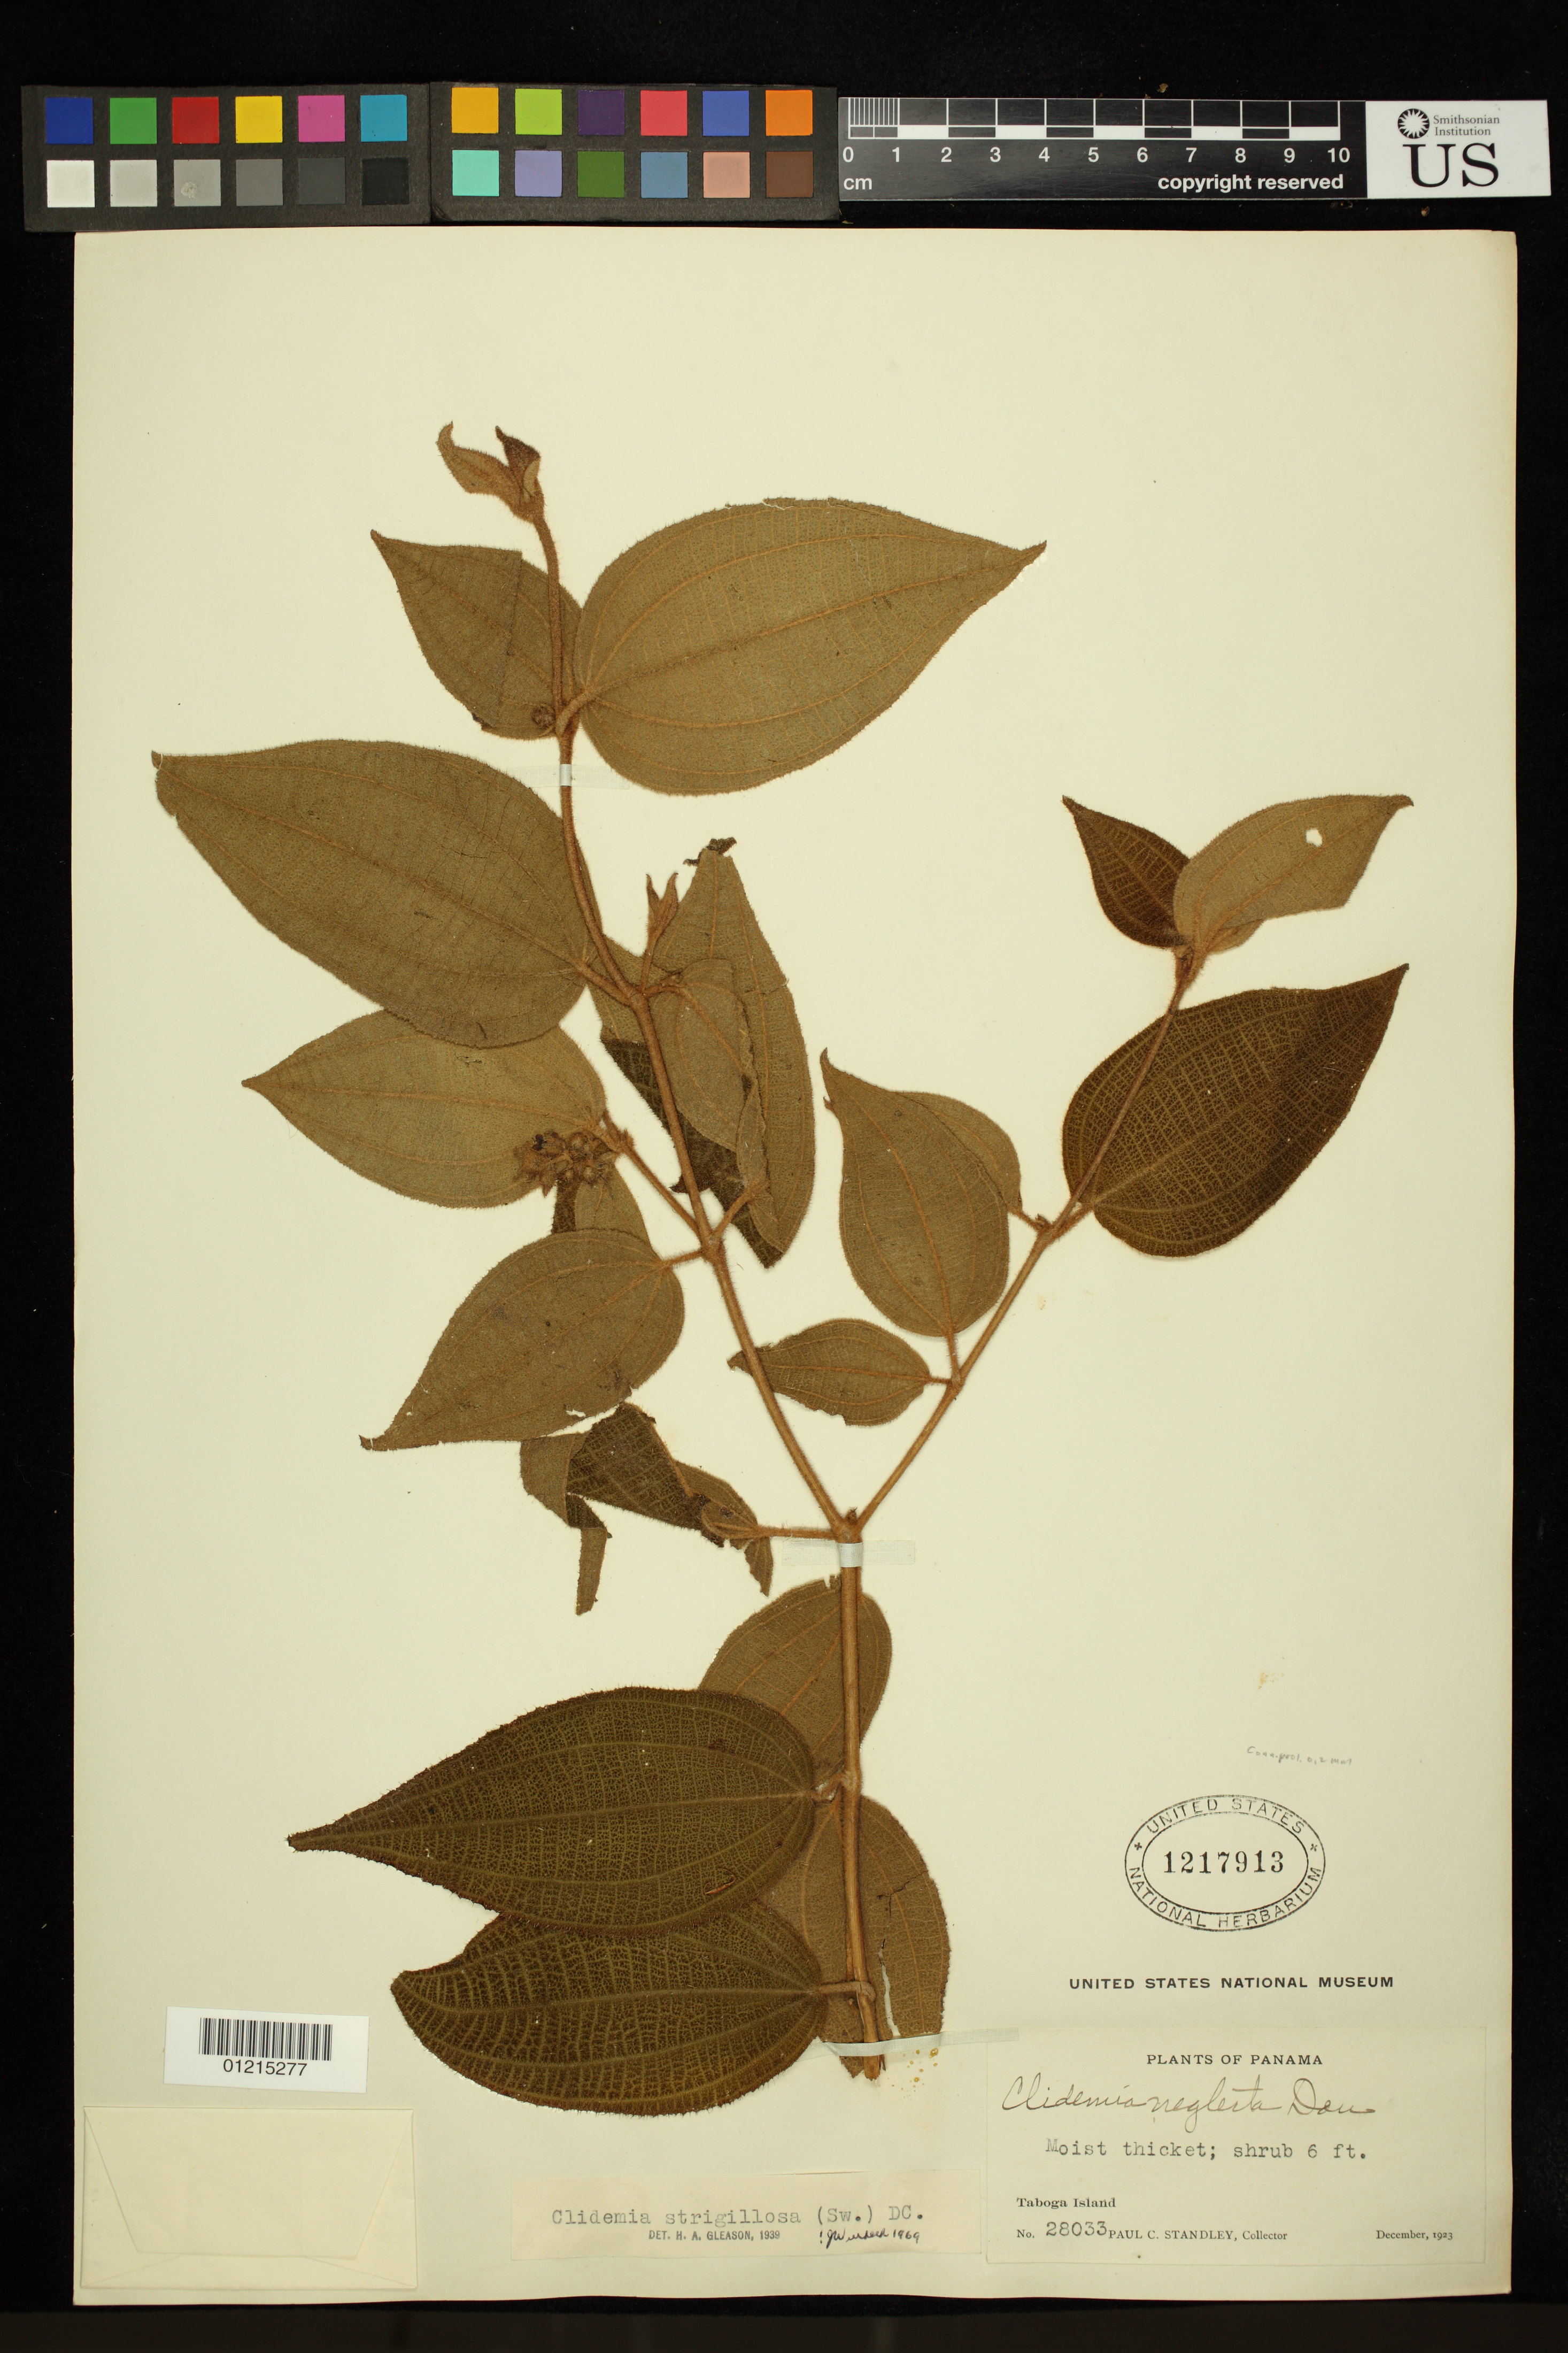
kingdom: Plantae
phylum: Tracheophyta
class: Magnoliopsida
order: Myrtales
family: Melastomataceae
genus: Clidemia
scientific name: Clidemia strigillosa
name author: (Sw.) DC.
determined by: Gleason, H. A.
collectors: P. C. Standley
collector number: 28033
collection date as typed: Dec 1923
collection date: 1923-12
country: Panama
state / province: Panamá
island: Taboga Island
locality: Taboga Island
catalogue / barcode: US 1217913